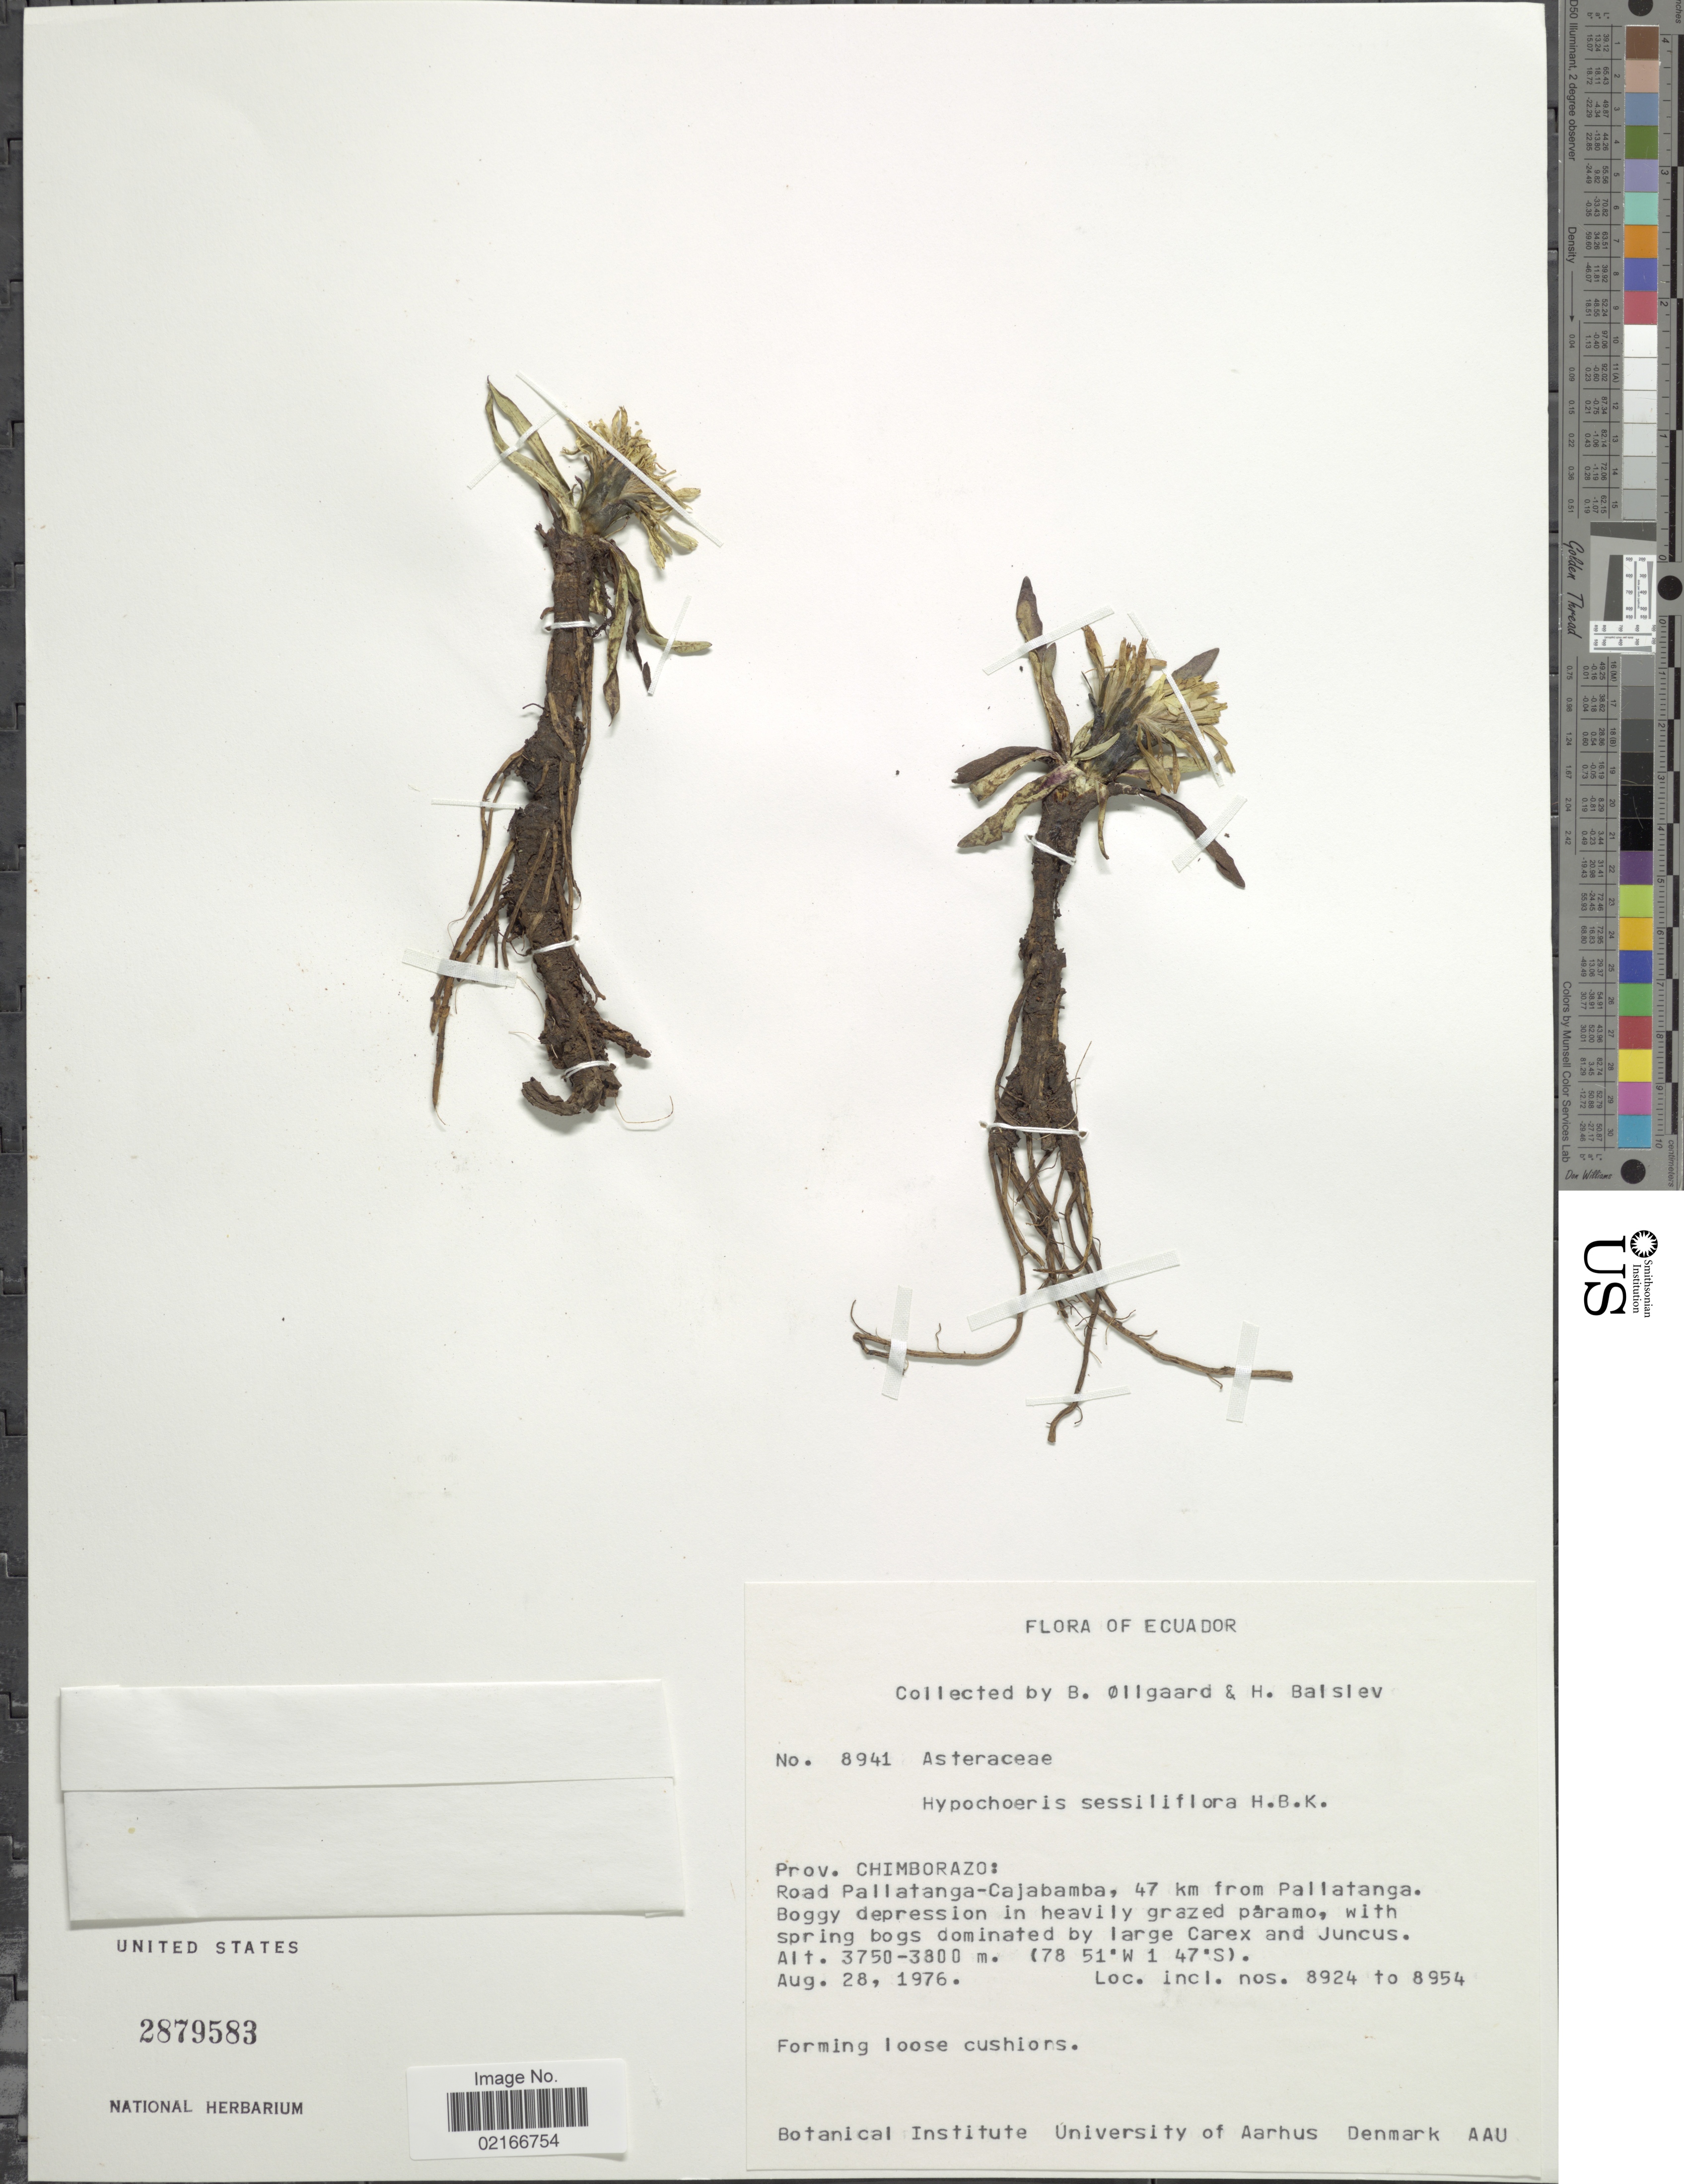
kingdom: Plantae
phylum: Tracheophyta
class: Magnoliopsida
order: Asterales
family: Asteraceae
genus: Hypochaeris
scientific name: Hypochaeris sessiflora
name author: Kunth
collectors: B. Øllgaard & H. Balslev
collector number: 8941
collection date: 1976-08-28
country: Ecuador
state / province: Chimborazo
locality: Road Pallatanga-Cajabamba, 47 km from Pallatanga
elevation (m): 3750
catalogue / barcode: US 2879583